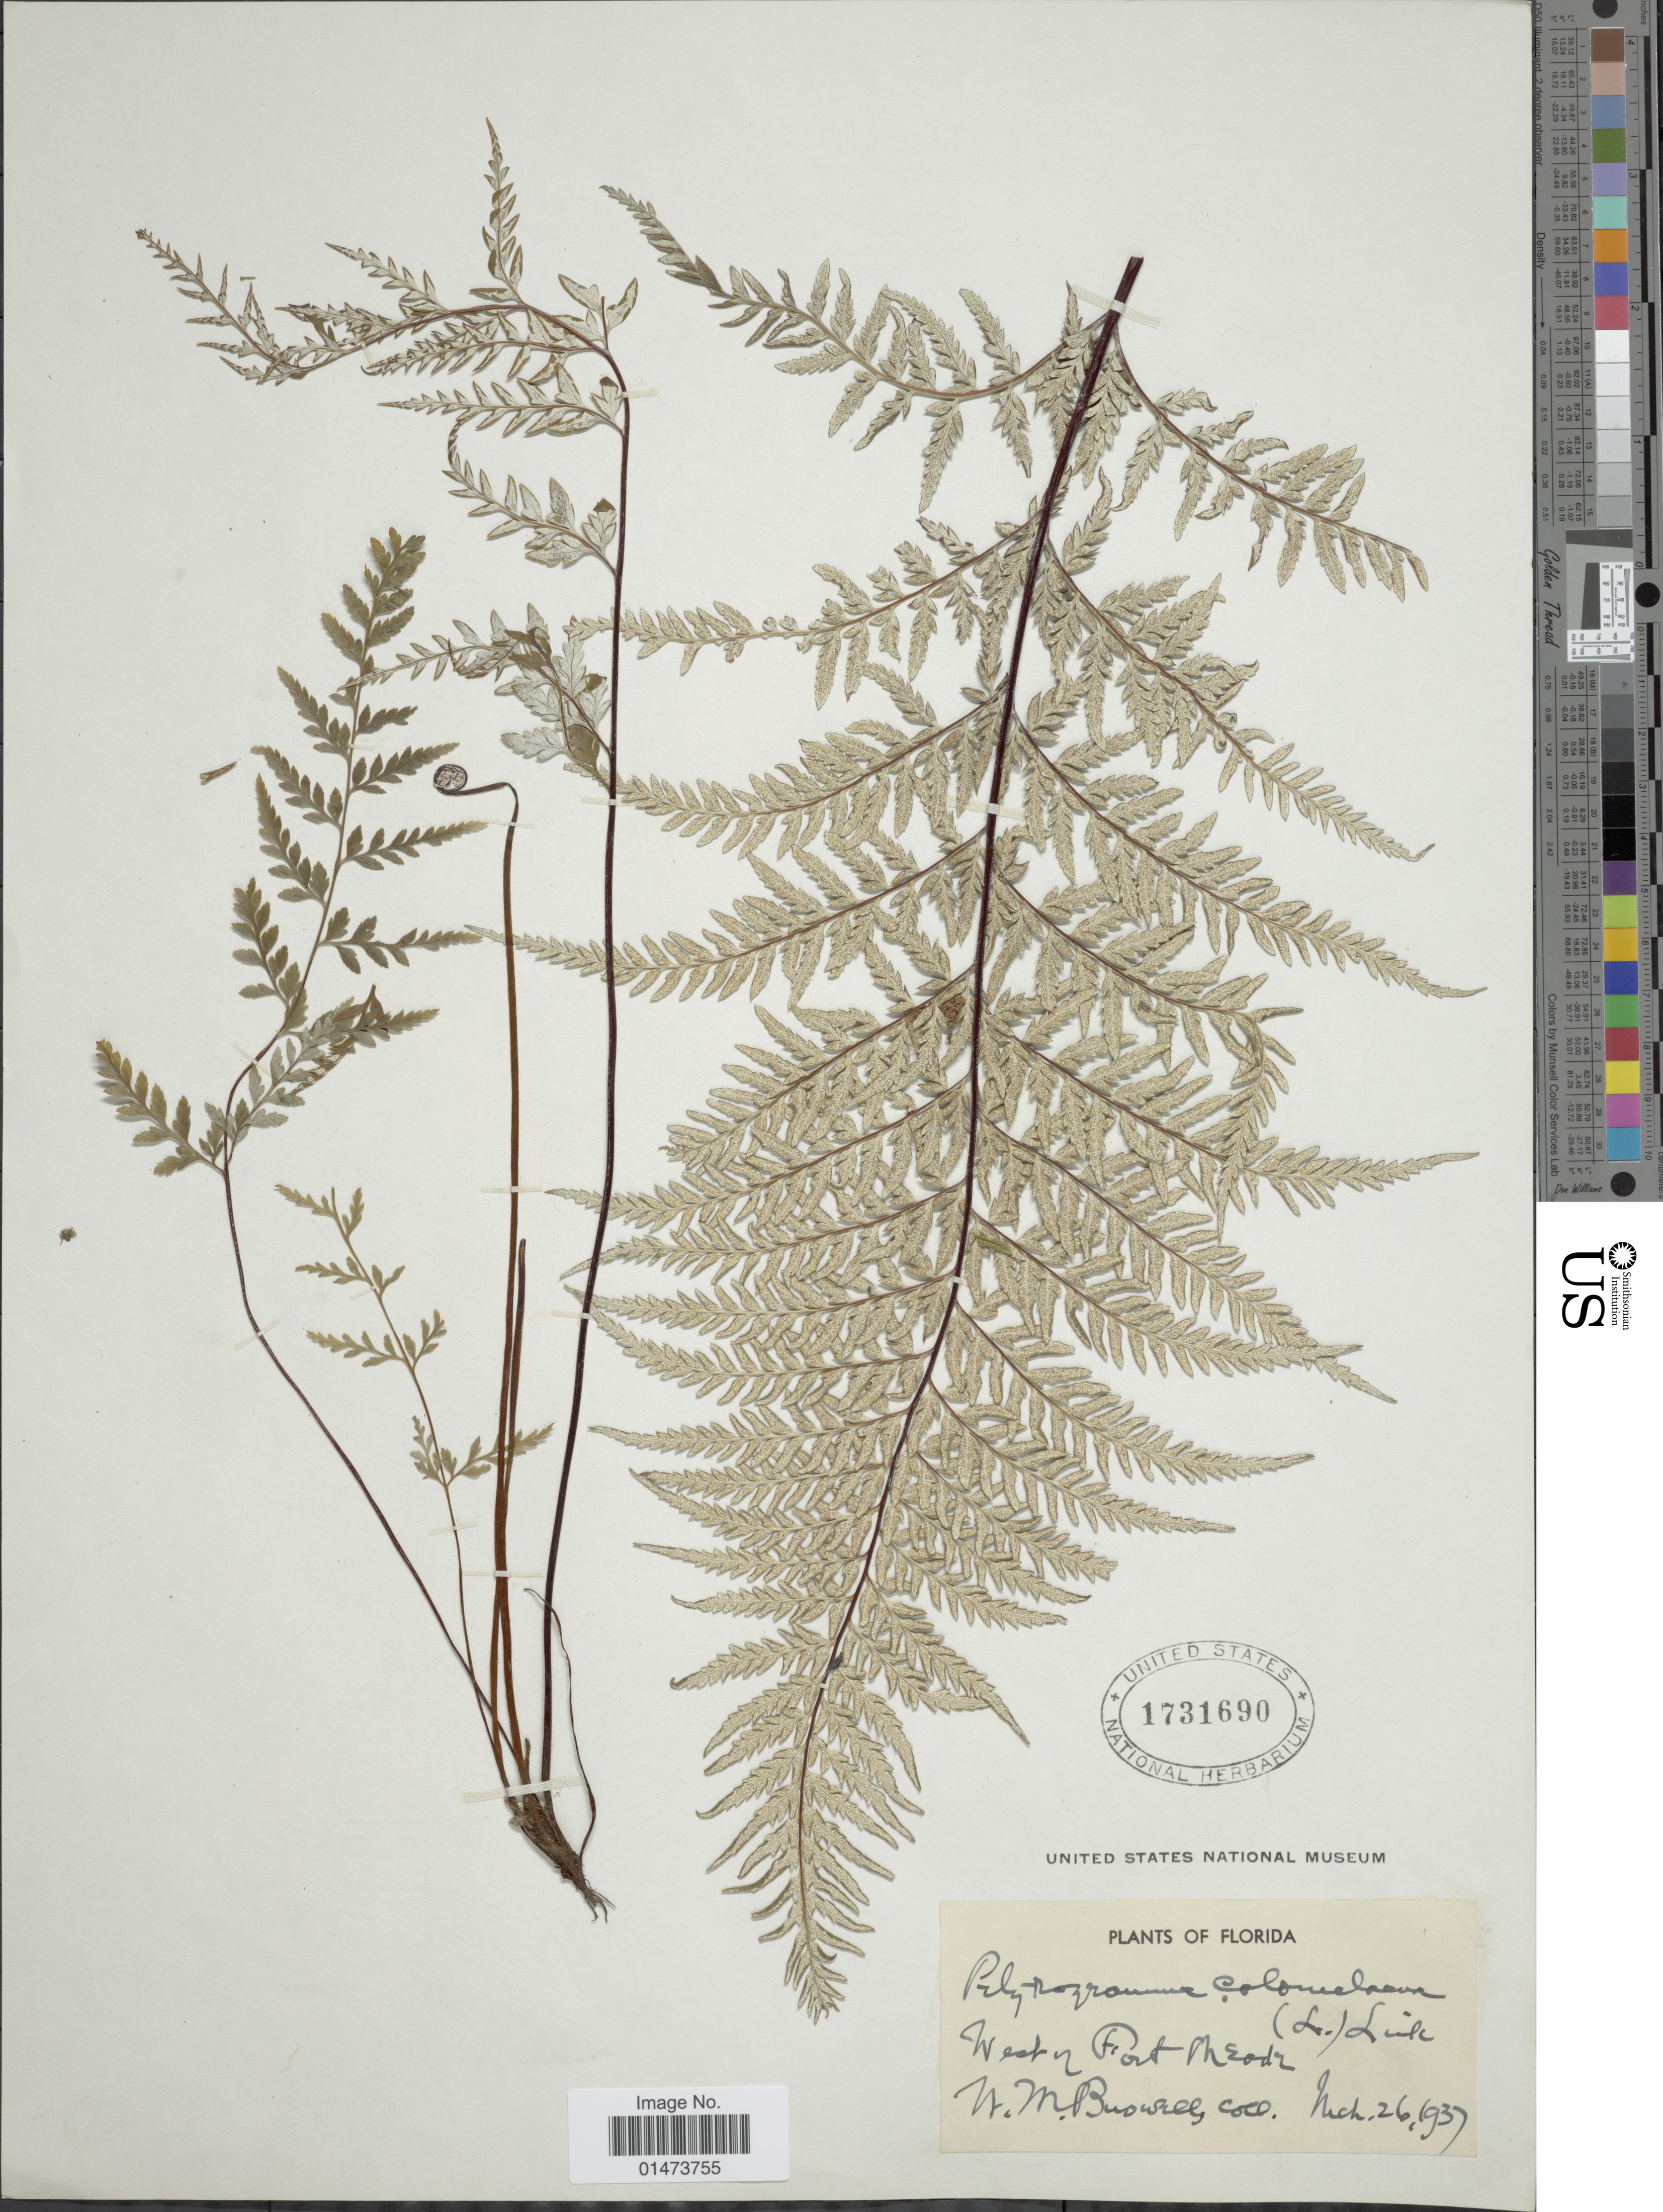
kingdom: Plantae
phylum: Tracheophyta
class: Polypodiopsida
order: Polypodiales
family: Pteridaceae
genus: Pityrogramma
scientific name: Pityrogramma calomelanos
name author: (L.) Link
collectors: W. Buswell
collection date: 1937-03-26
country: United States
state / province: Florida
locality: West of Fort Meade.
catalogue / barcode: US 1731690